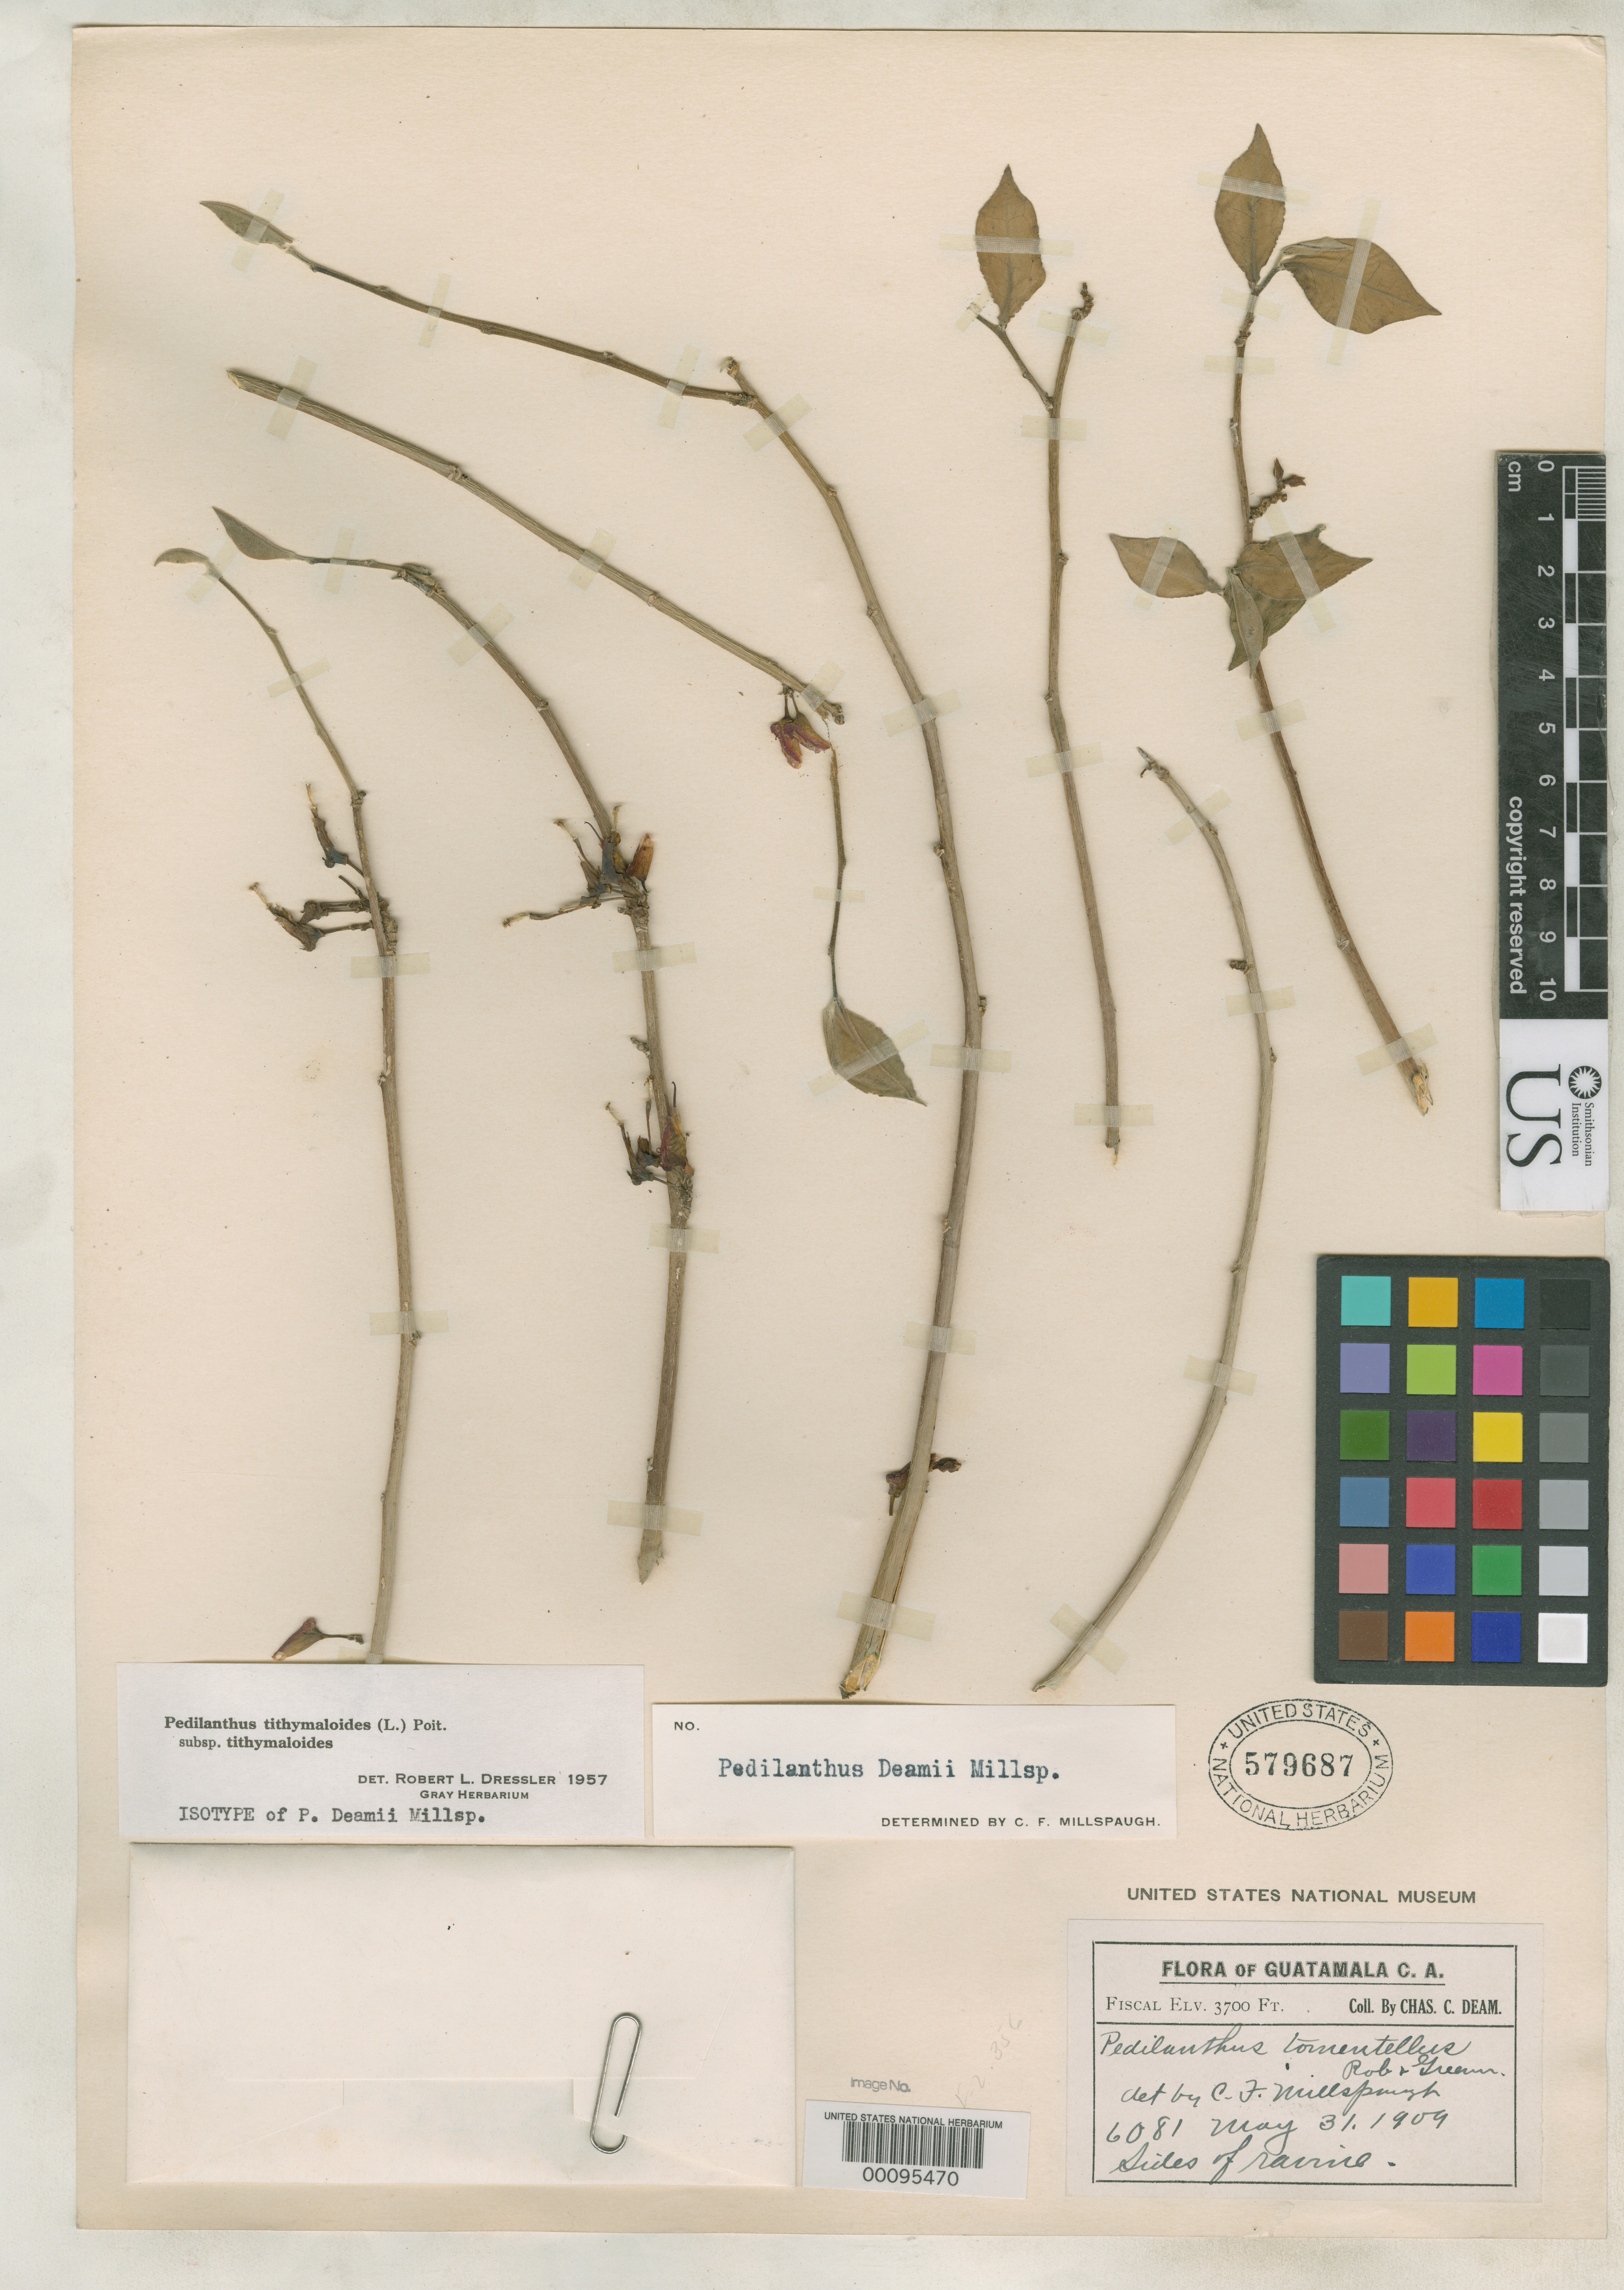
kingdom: Plantae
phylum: Tracheophyta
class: Magnoliopsida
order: Malpighiales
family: Euphorbiaceae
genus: Pedilanthus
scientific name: Pedilanthus deamii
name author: Millsp.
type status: Isotype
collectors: C. C. Deam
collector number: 6081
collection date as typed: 31 May 1901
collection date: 1901-05-31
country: Guatemala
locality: Fiscal.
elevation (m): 1128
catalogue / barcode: US 1579687